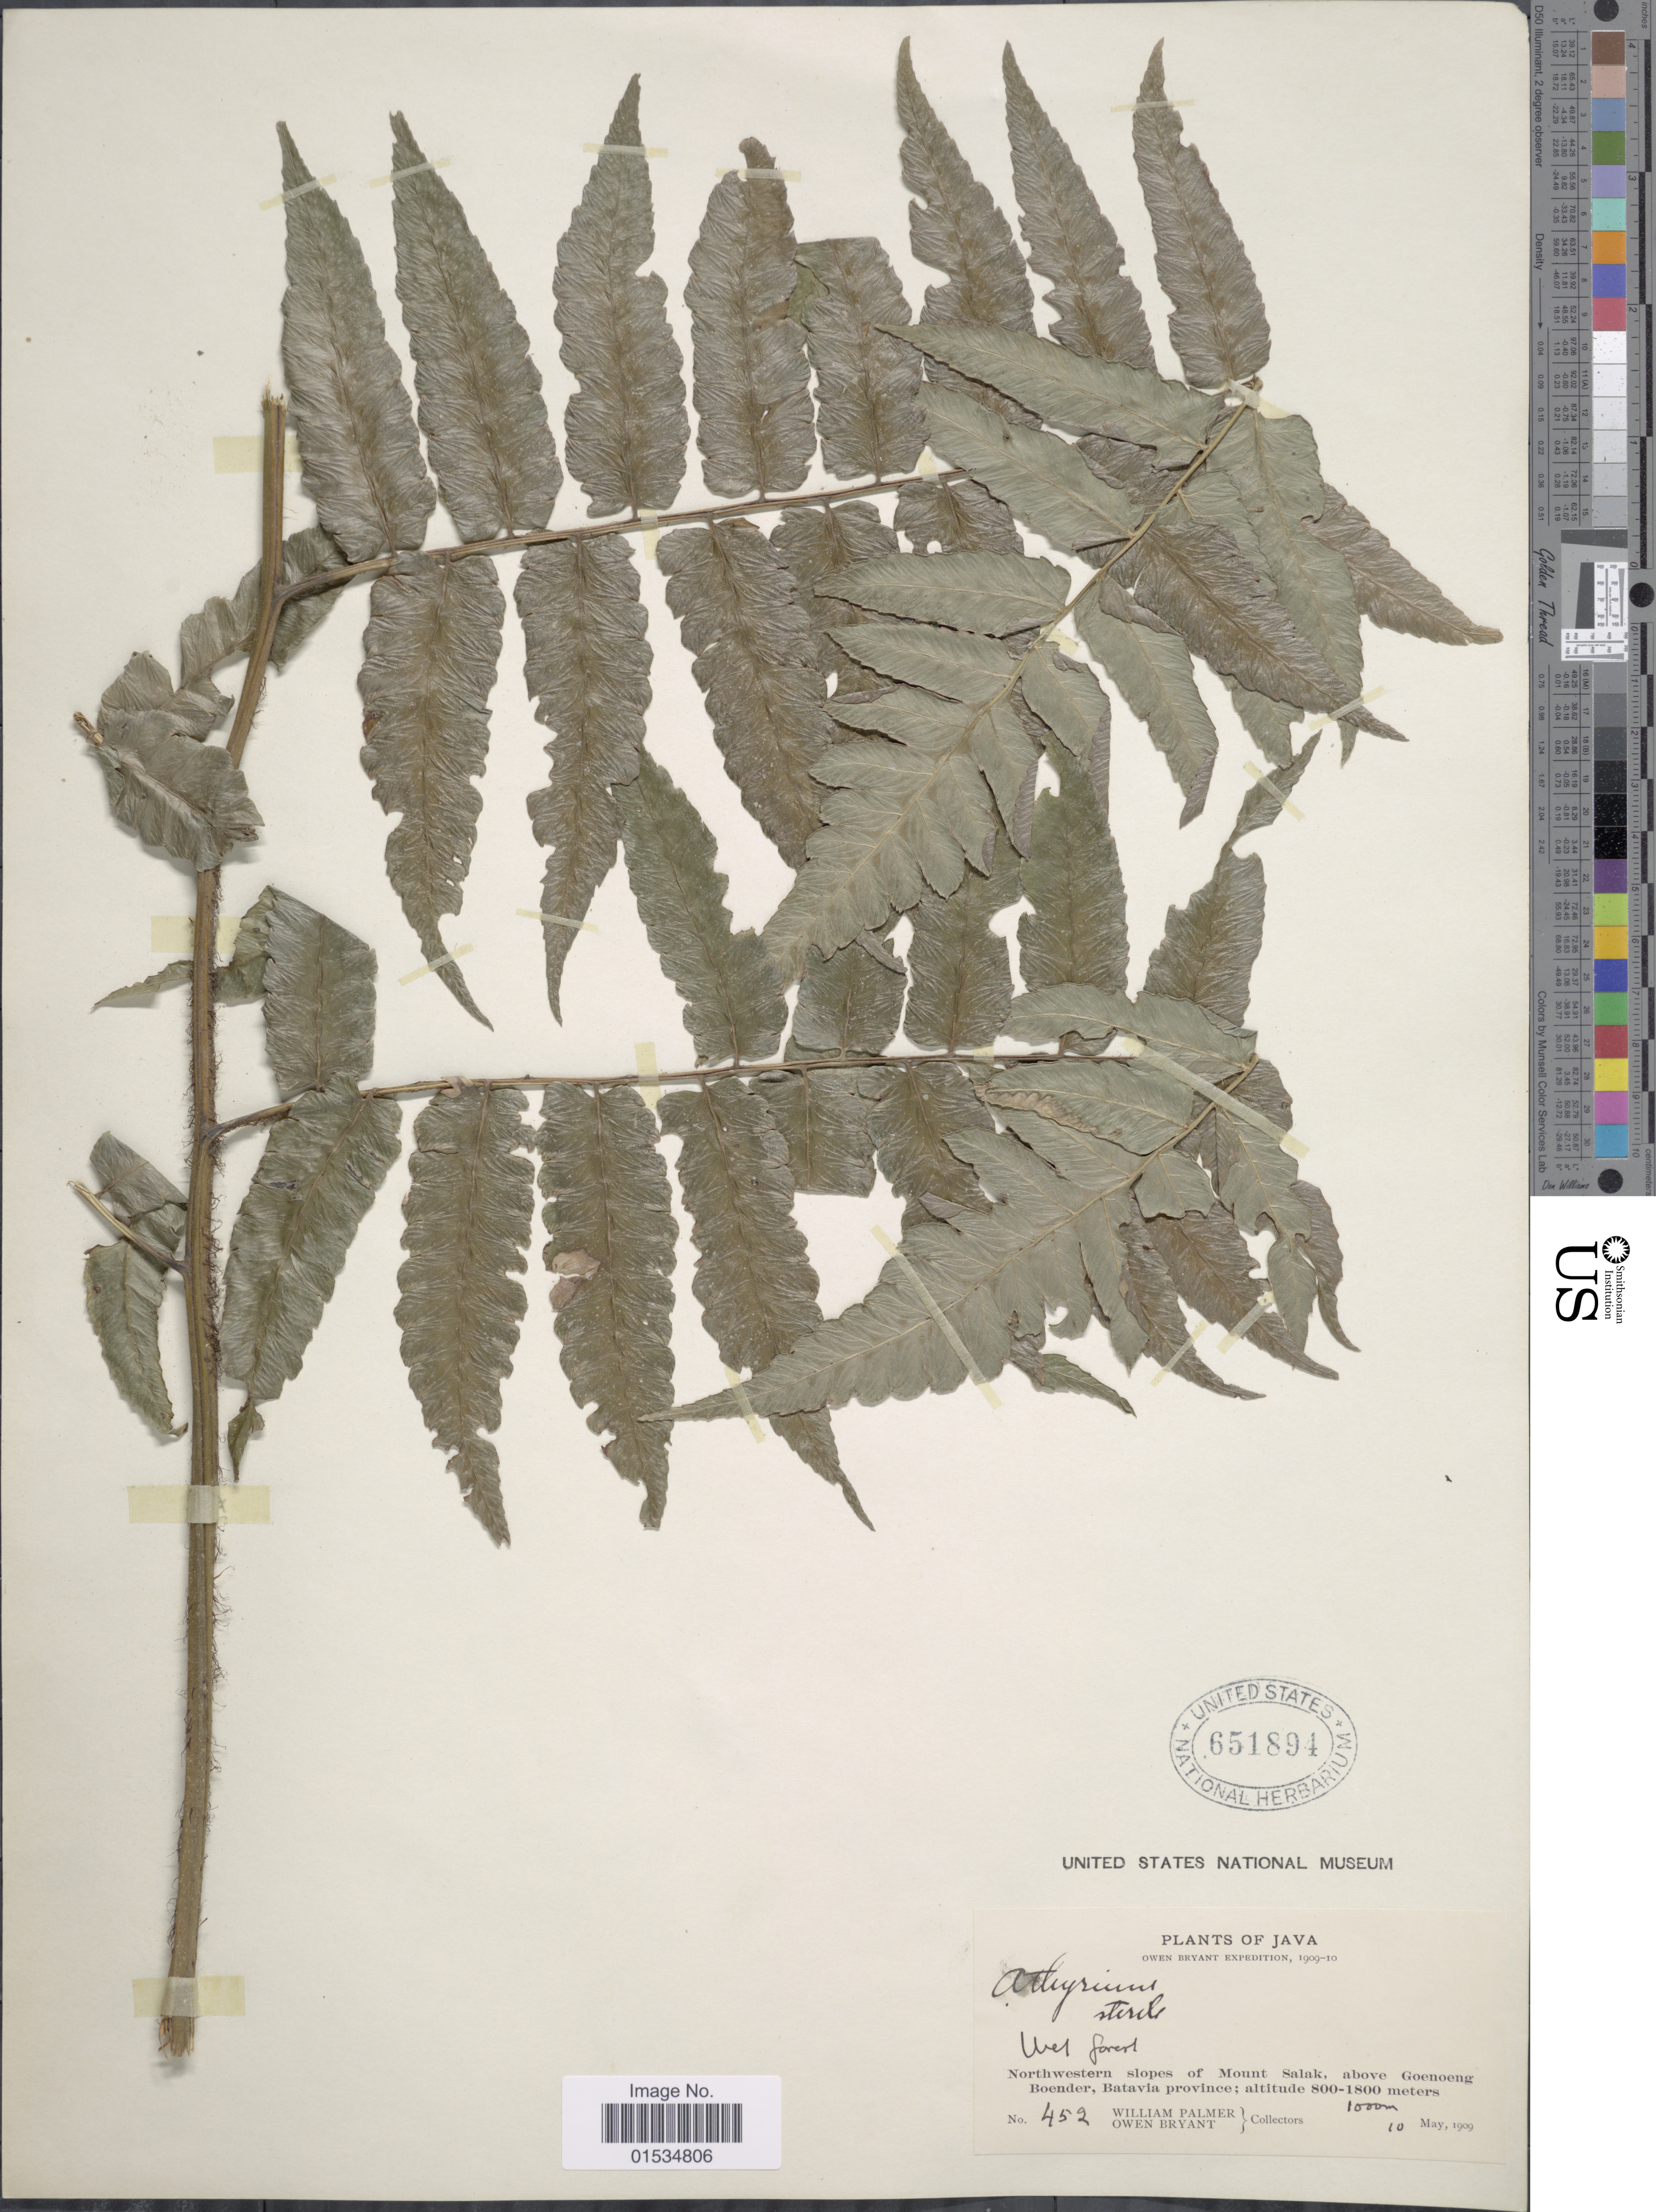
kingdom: Plantae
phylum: Tracheophyta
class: Polypodiopsida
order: Polypodiales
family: Athyriaceae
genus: Diplazium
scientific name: Diplazium dilatatum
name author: Blume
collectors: W. Palmer & O. Bryant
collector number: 452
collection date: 1909-05-10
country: Indonesia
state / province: Java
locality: Northwestern slopes of Mount Salak, above Goenoeng Boender, Batavia province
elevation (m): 1000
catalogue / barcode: US 651894